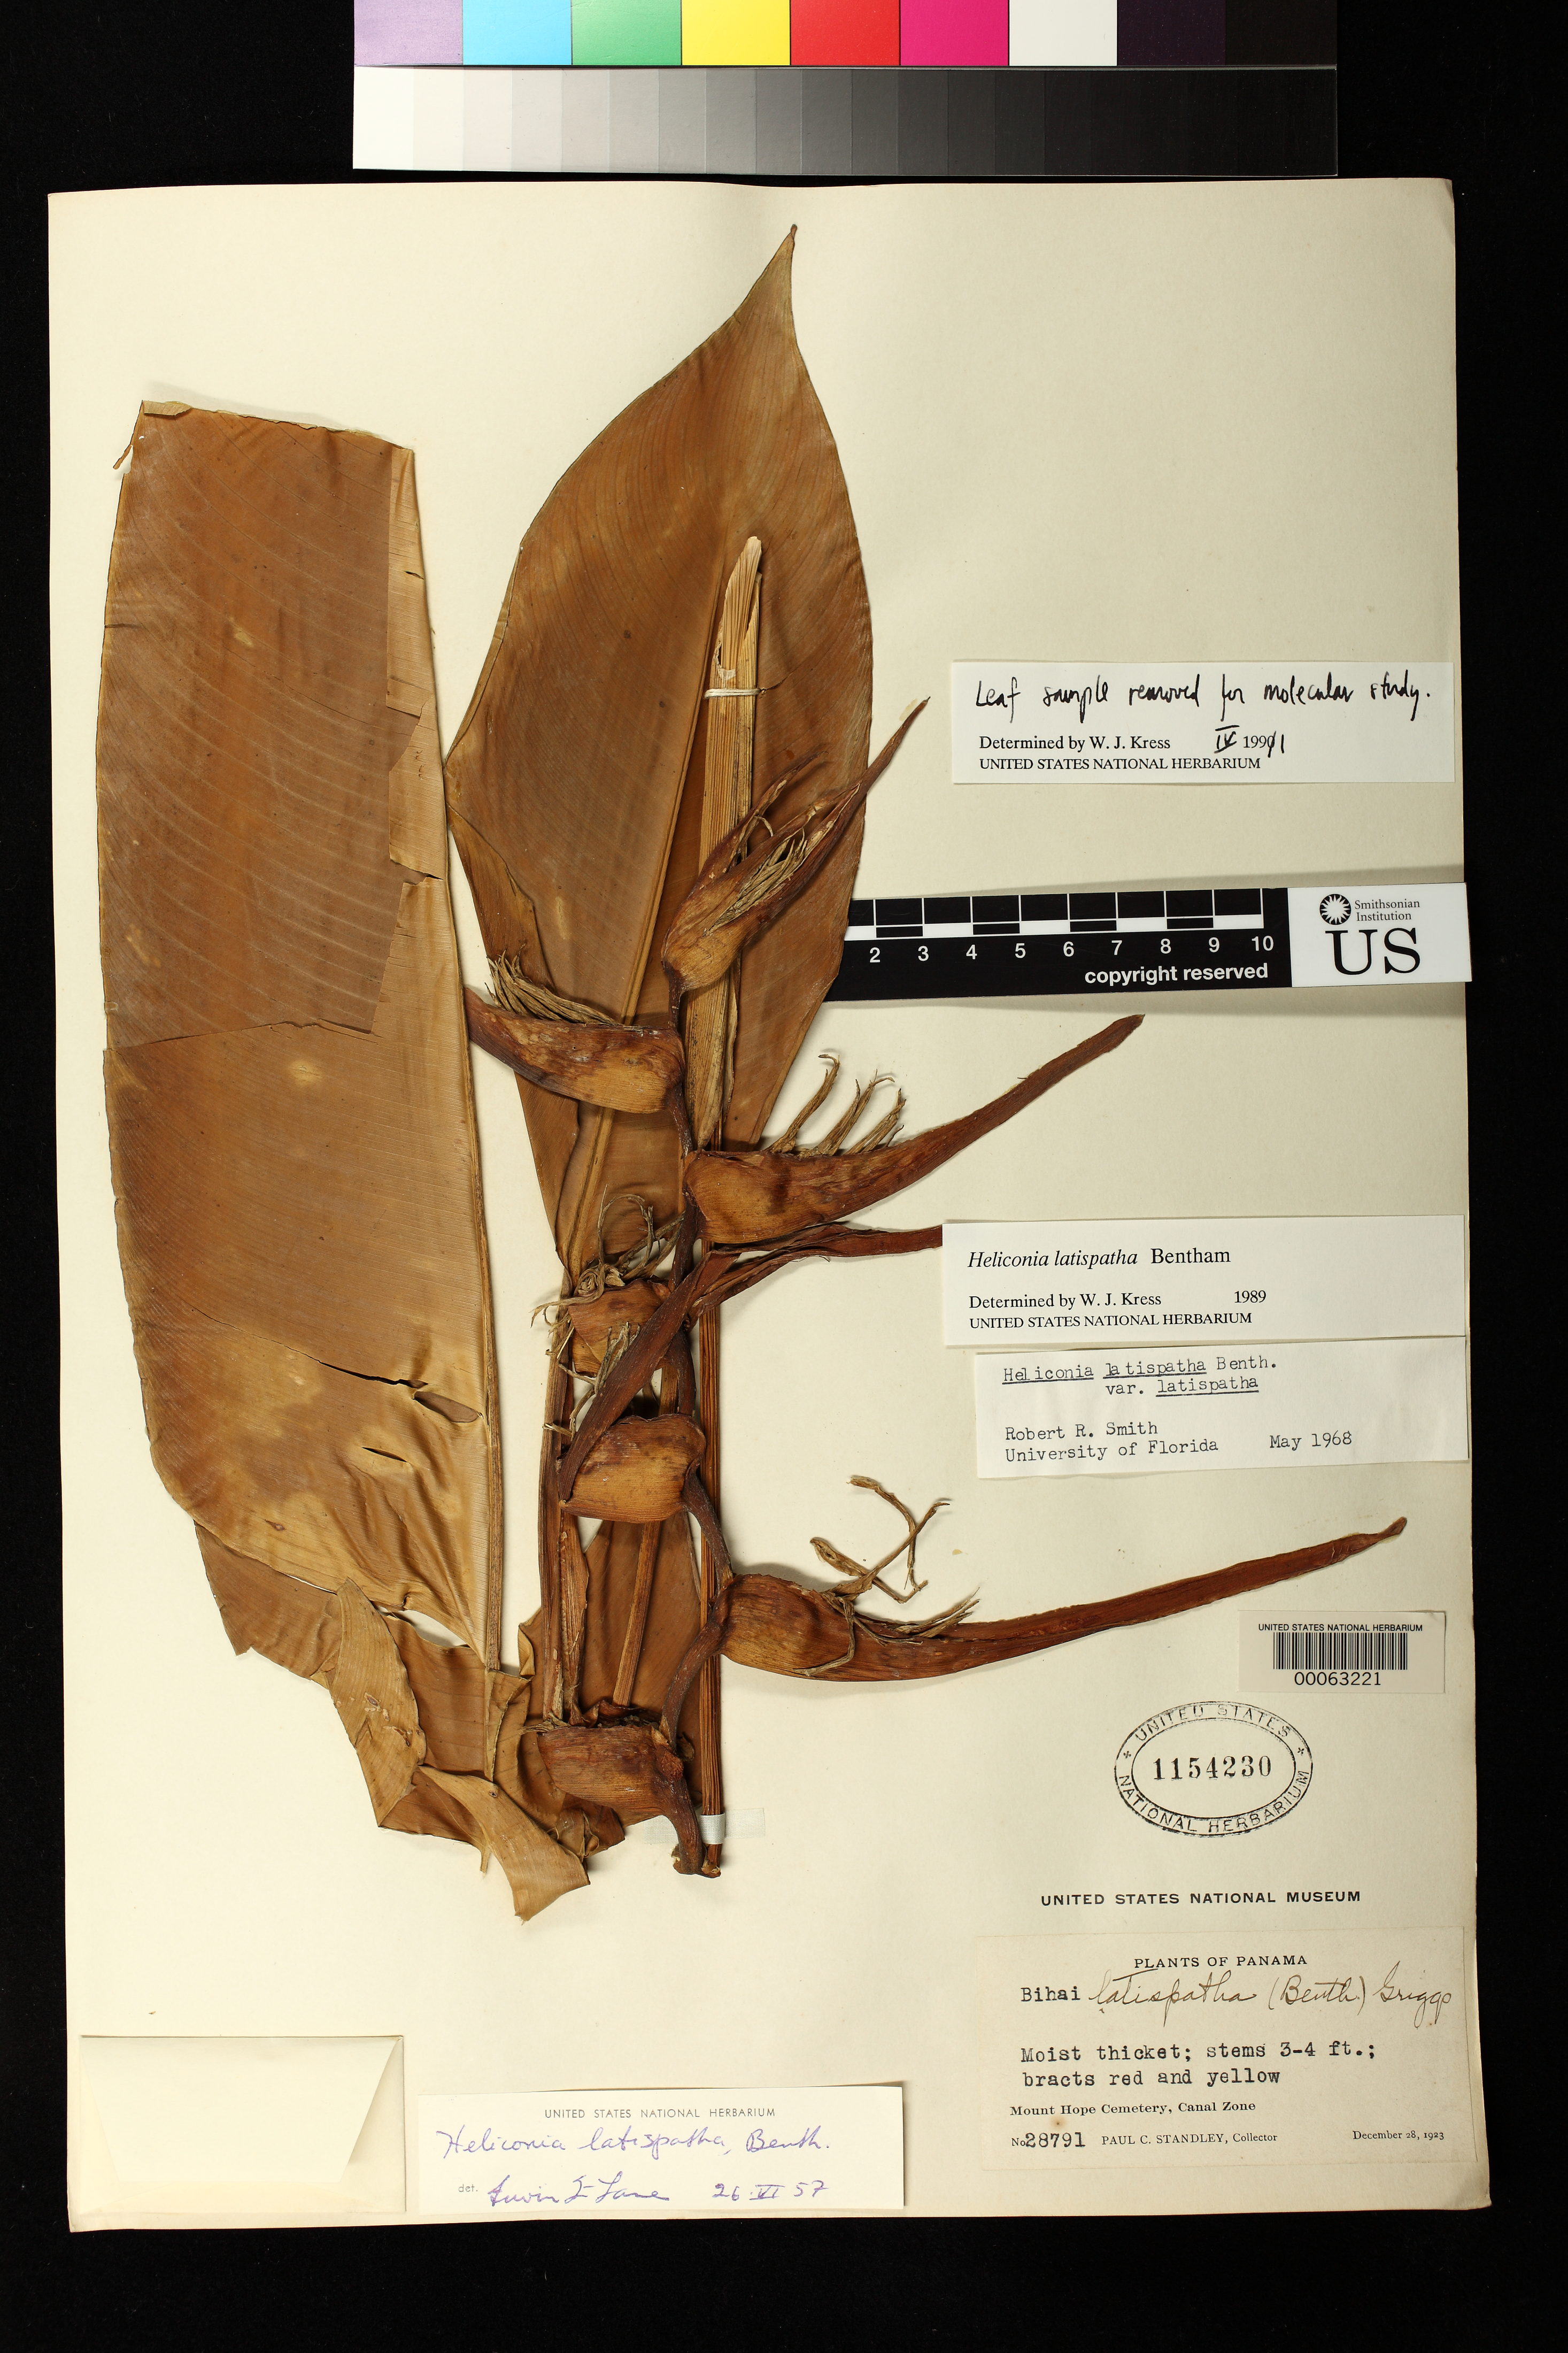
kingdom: Plantae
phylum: Tracheophyta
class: Liliopsida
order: Zingiberales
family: Heliconiaceae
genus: Heliconia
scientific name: Heliconia latispatha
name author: Benth.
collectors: P. C. Standley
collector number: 28791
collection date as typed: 28 Dec 1923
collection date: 1923-12-28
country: Panama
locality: Mount Hope Cemetery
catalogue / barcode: US 1154230